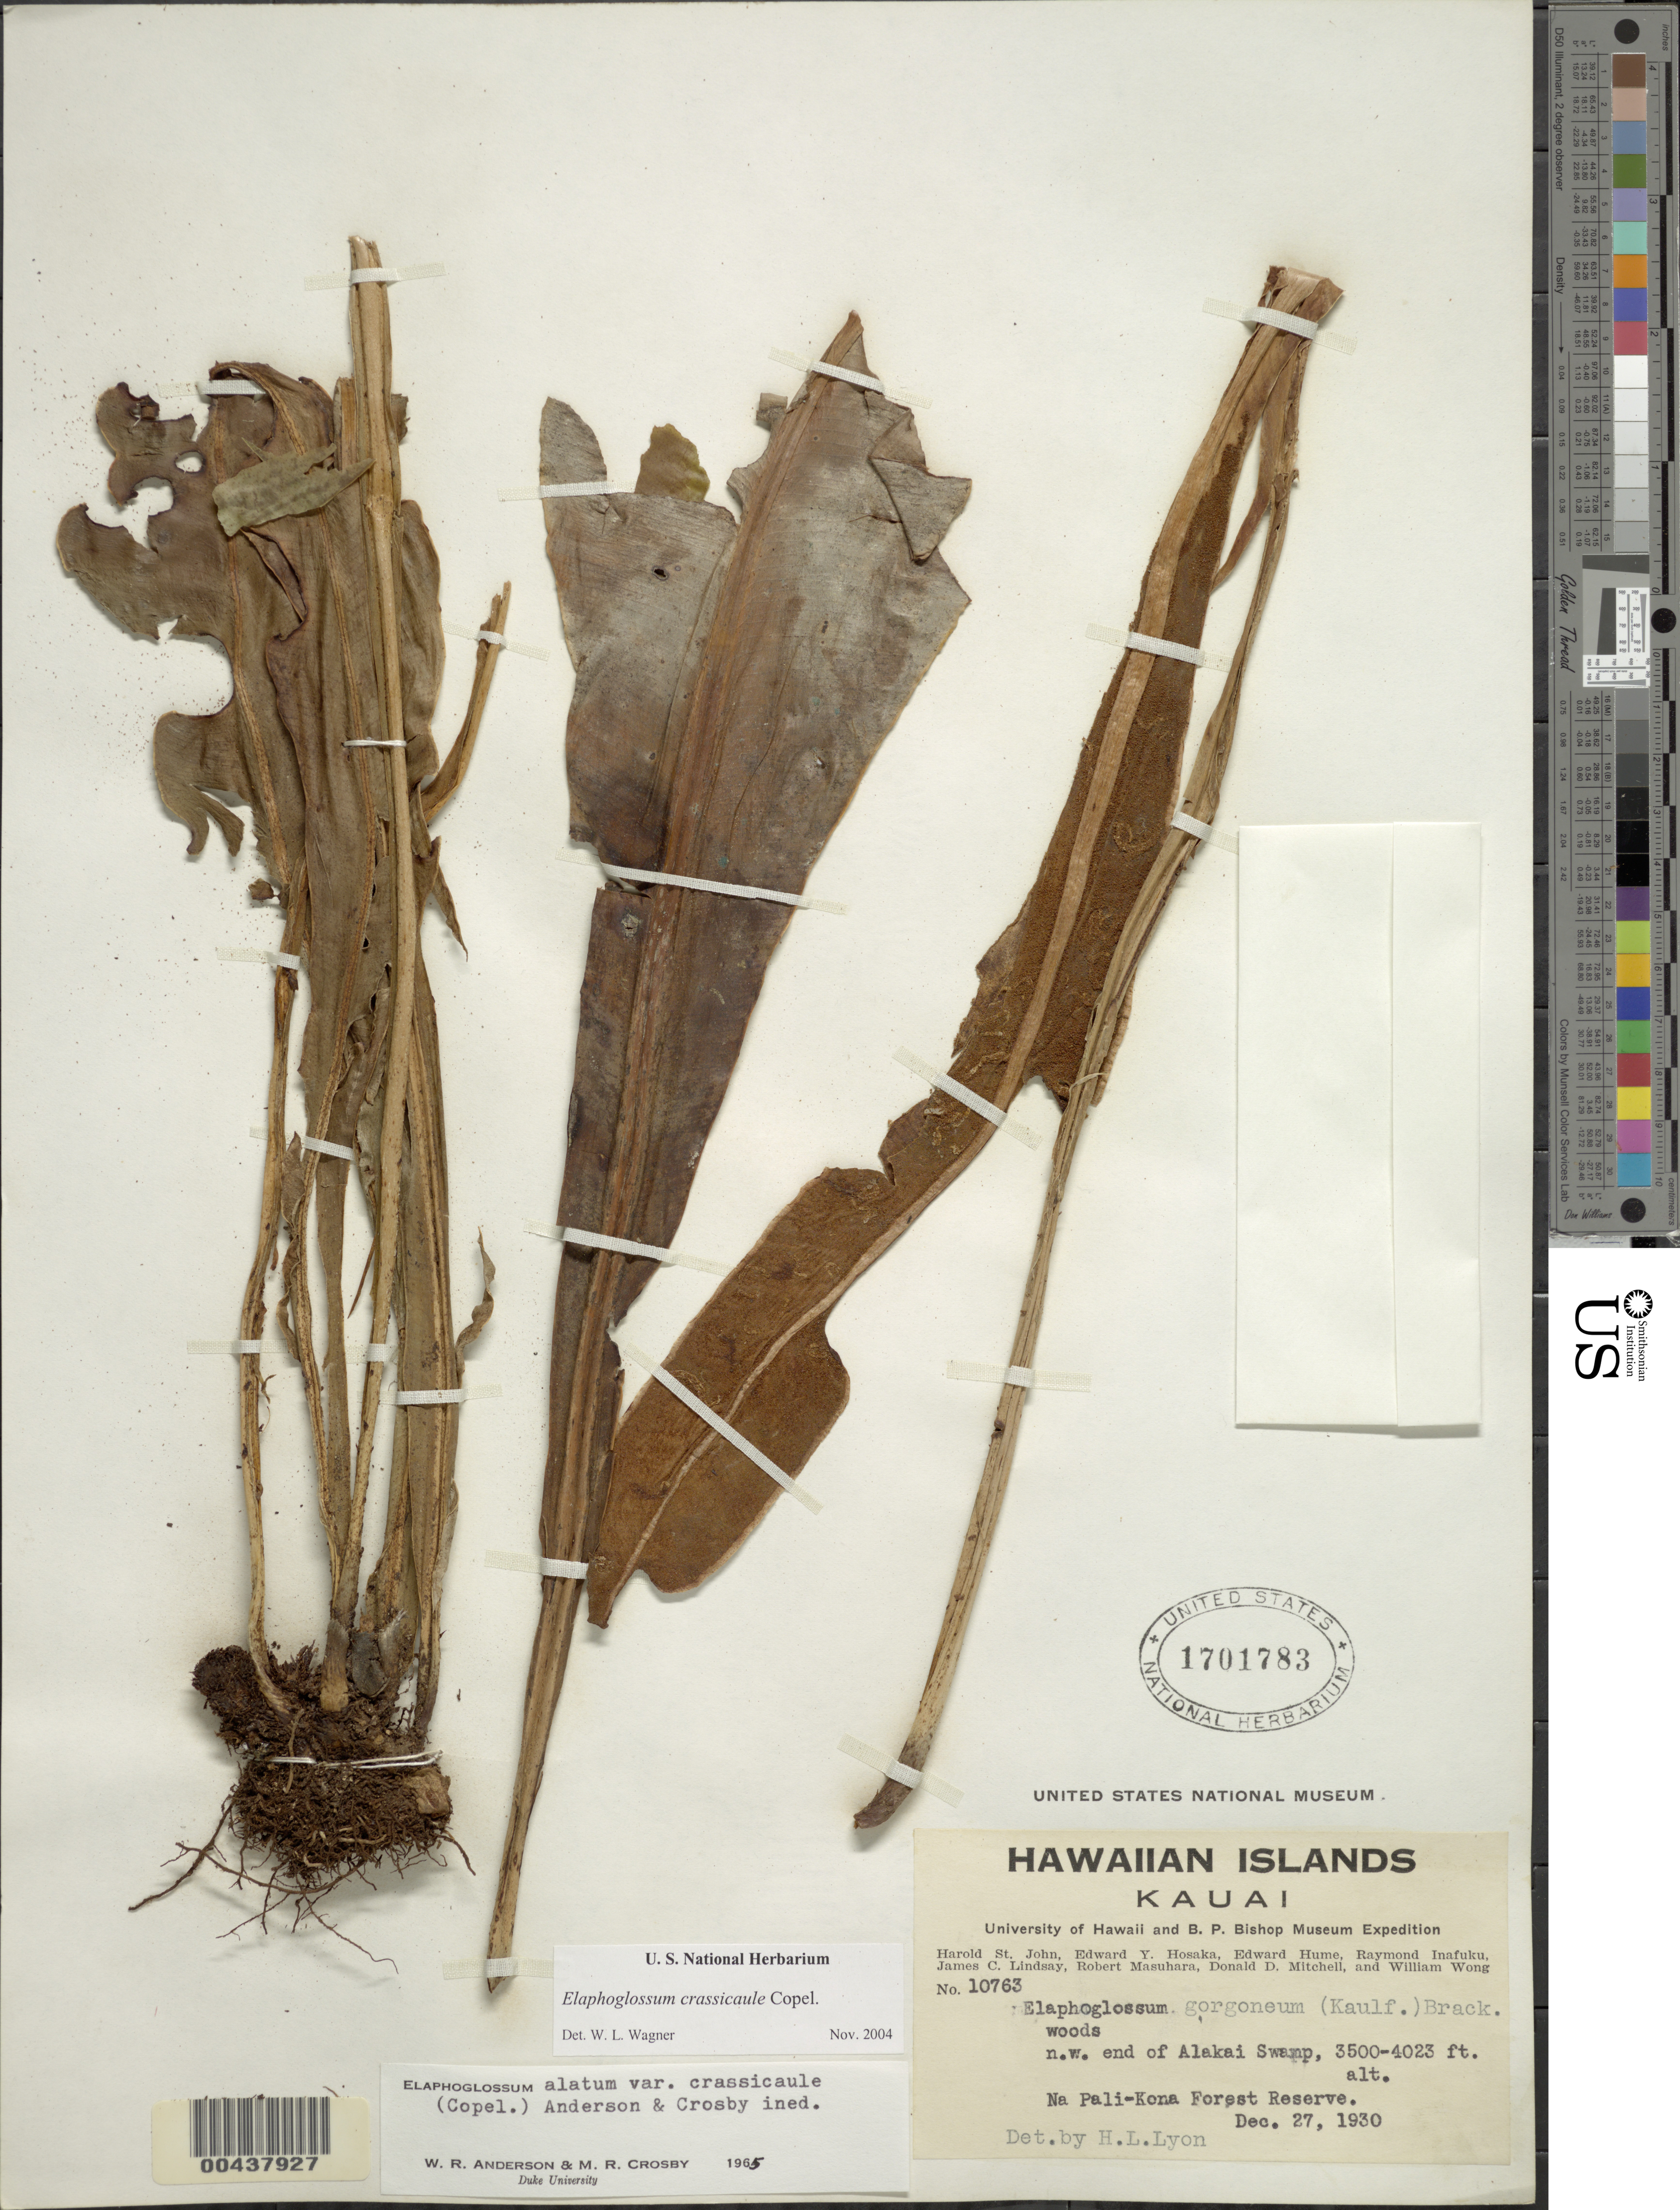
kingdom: Plantae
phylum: Tracheophyta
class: Polypodiopsida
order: Polypodiales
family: Dryopteridaceae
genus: Elaphoglossum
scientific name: Elaphoglossum crassicaule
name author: Copel.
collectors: H. St. John, E. Y. Hosaka, E. Hume & R. Inafuku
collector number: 10763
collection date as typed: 27 Dec 1930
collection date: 1930-12-27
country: United States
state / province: Hawaii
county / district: Kauai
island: Kaua'i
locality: NW end of Alakai Swamp, Na Pali-Kona Forest Reserve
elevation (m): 1067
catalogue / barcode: US 1701783